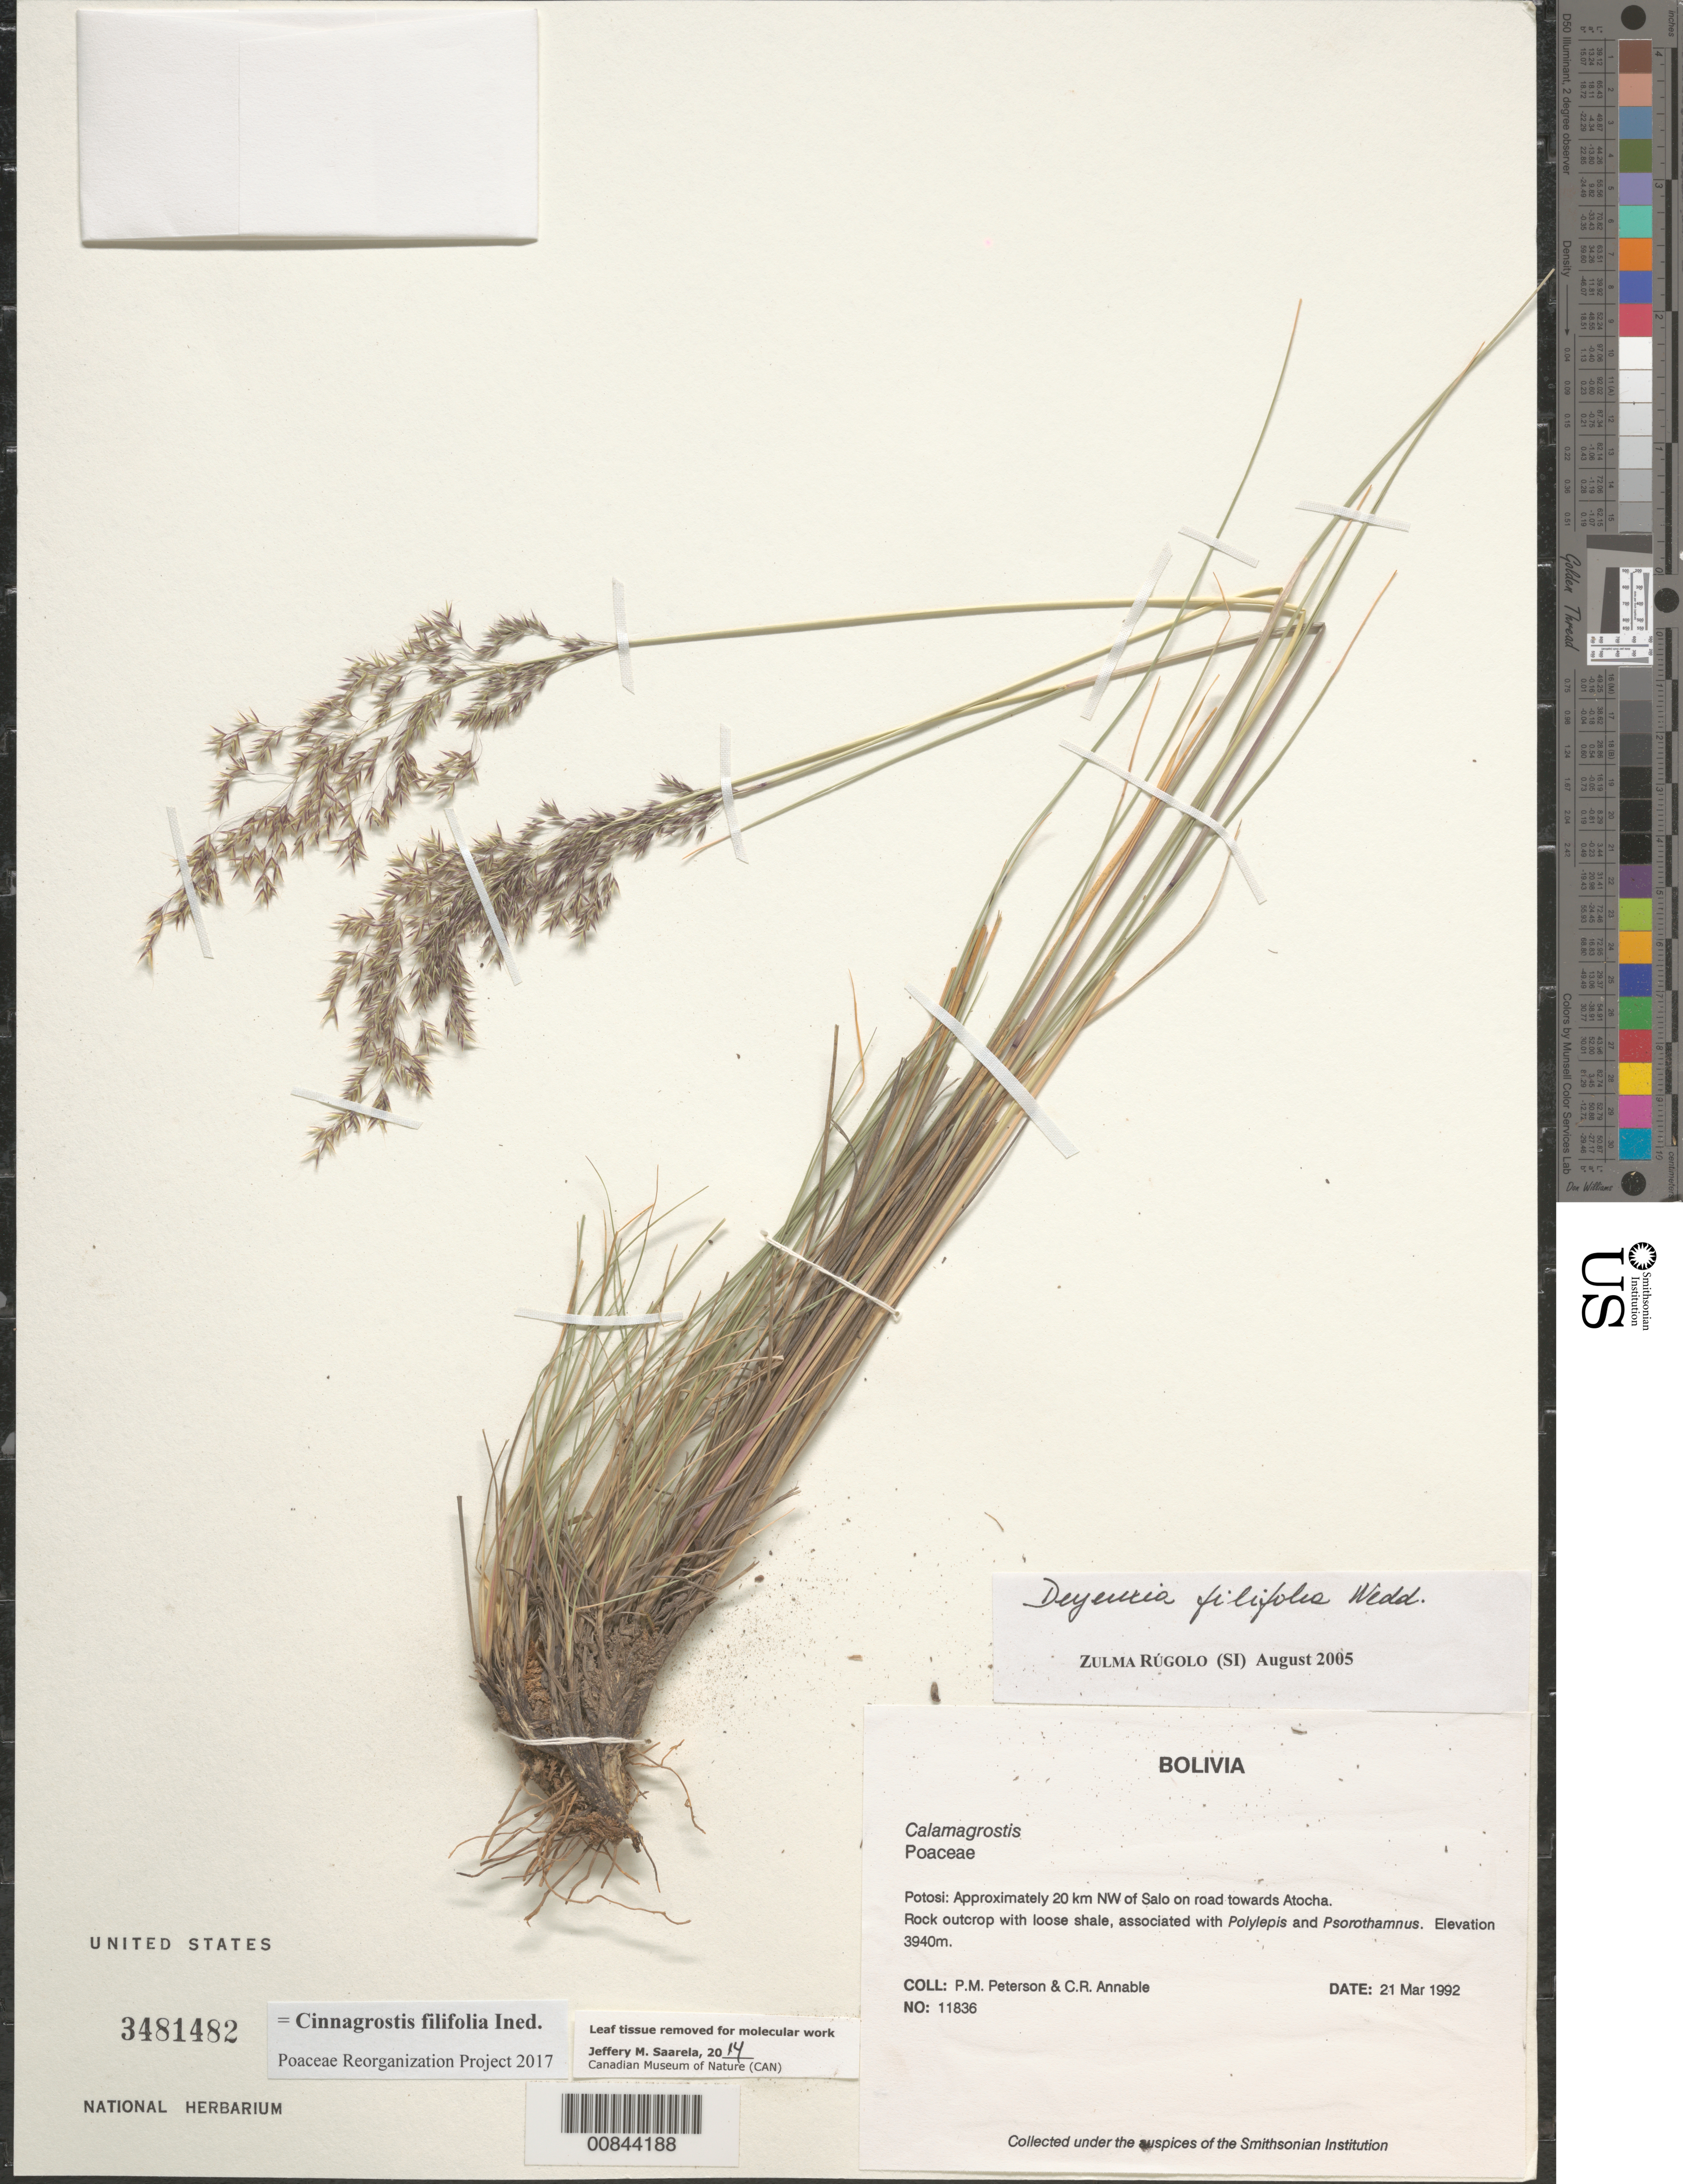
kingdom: Plantae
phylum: Tracheophyta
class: Liliopsida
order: Poales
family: Poaceae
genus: Cinnagrostis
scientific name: Cinnagrostis filifolia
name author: (Wedd.) P.M. Peterson et al.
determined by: Poaceae Reorganization Project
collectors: P. M. Peterson & C. R. Annable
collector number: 11836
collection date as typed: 21 Mar 1992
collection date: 1992-03-21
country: Bolivia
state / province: Potosi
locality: Approximately 20 km NW of Salo on road towards Atocha.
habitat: Rock outcrop with loose shale, associated with Polylepis and Psorothamnus.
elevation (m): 3940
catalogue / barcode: US 3481482